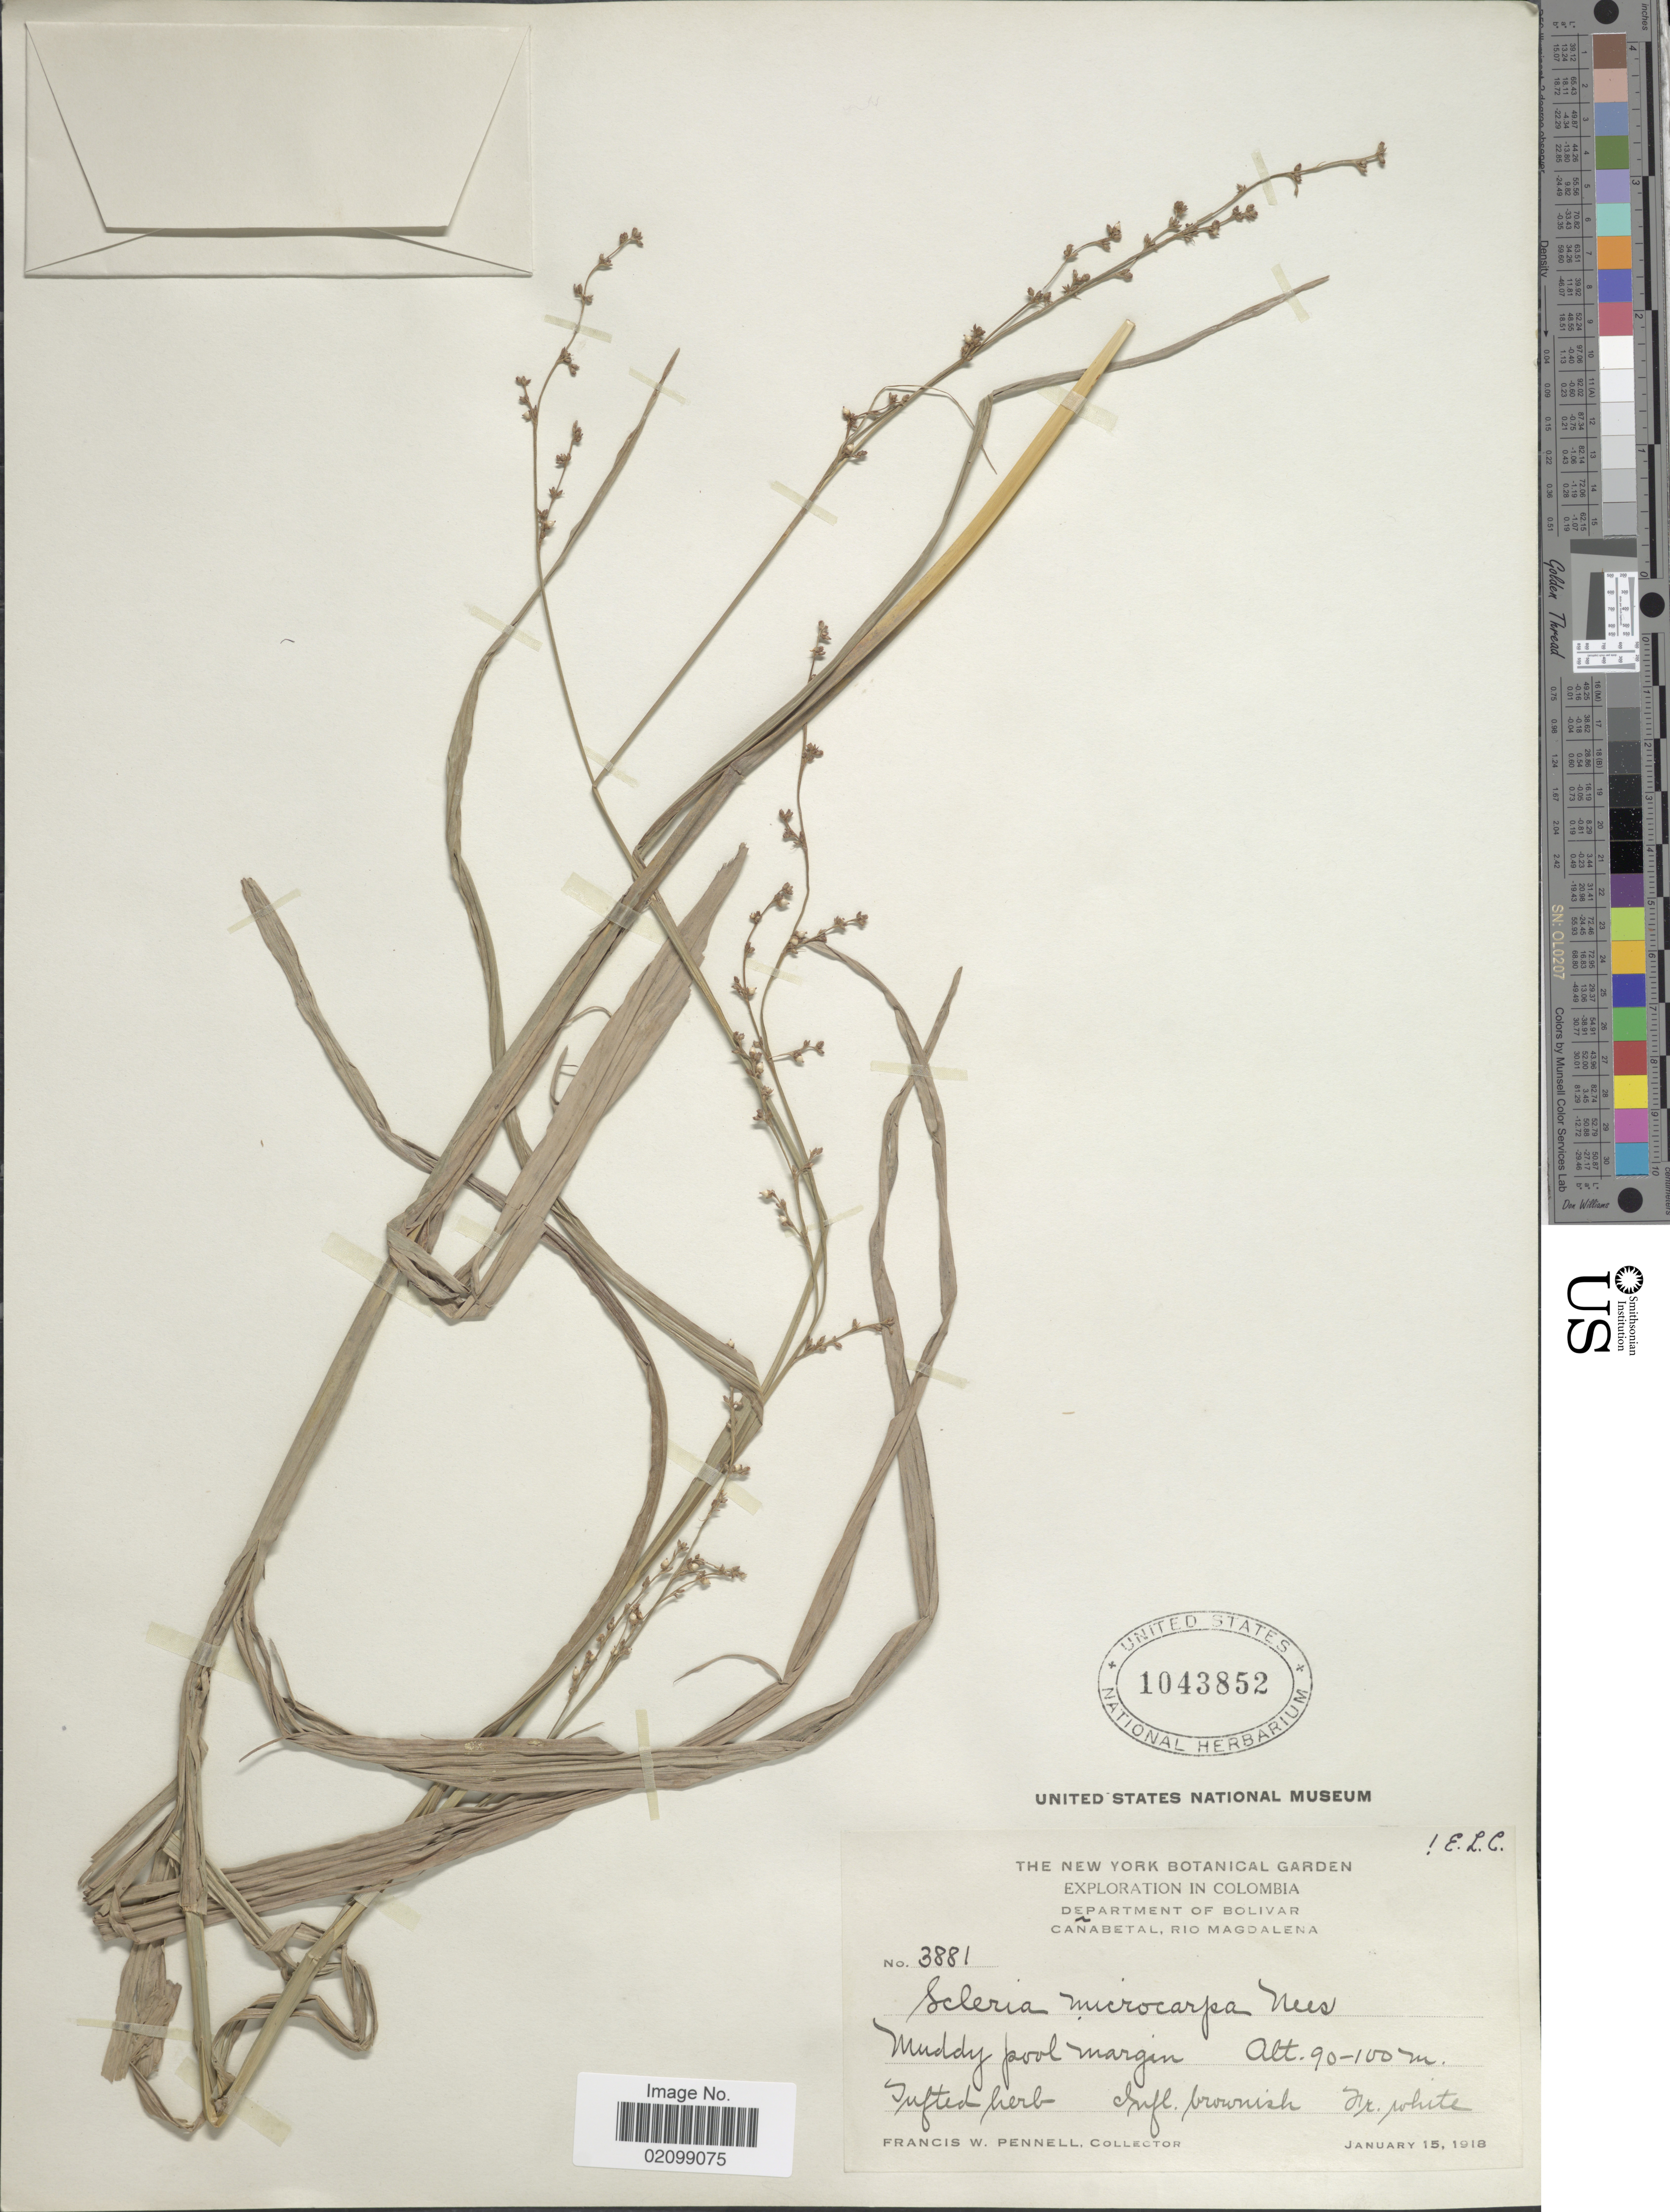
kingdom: Plantae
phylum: Tracheophyta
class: Liliopsida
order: Poales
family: Cyperaceae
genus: Scleria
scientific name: Scleria microcarpa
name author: Nees ex Kunth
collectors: F. W. Pennell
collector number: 3881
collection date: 1918-01-15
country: Colombia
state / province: Bolívar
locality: Department of Bolivar, Canabetal, Rio Magdalena. Muddy pool margin.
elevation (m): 90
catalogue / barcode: US 1043852